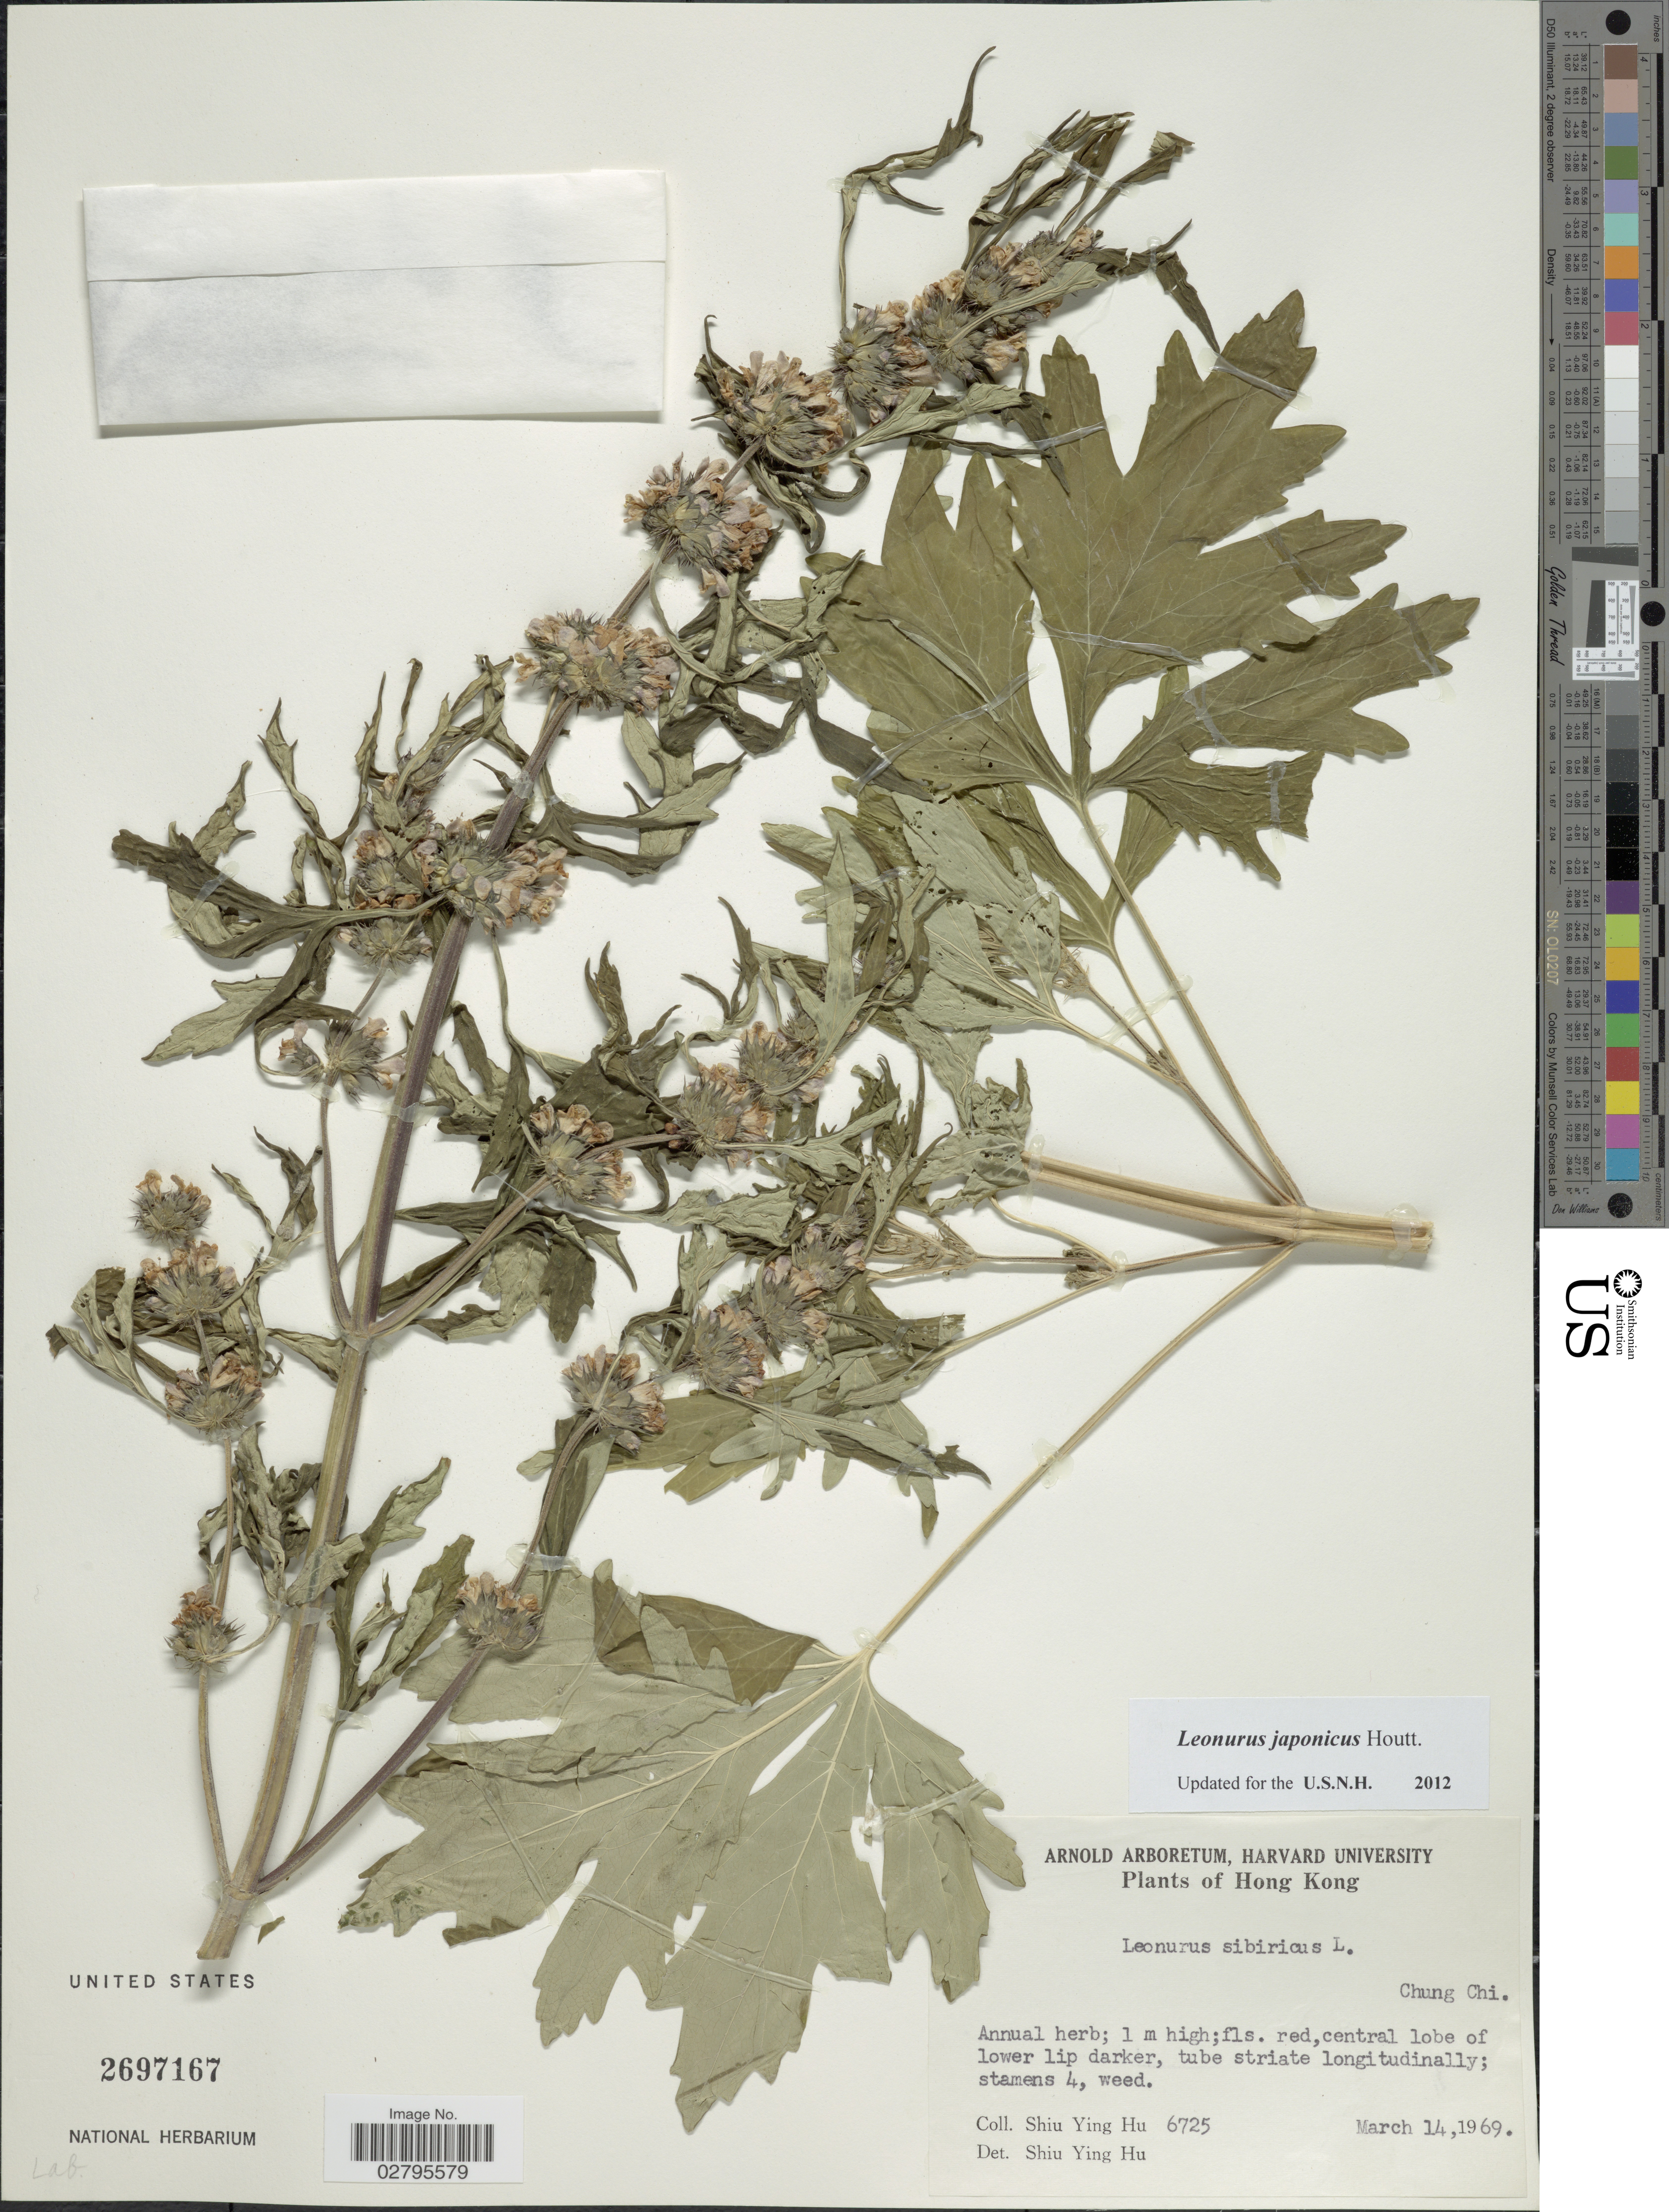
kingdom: Plantae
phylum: Tracheophyta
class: Magnoliopsida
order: Lamiales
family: Lamiaceae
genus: Leonurus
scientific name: Leonurus japonicus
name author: Houtt.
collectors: S. Y. Hu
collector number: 6725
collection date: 1969-03-14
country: China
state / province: Hong Kong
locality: Chung Chi.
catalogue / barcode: US 2697167